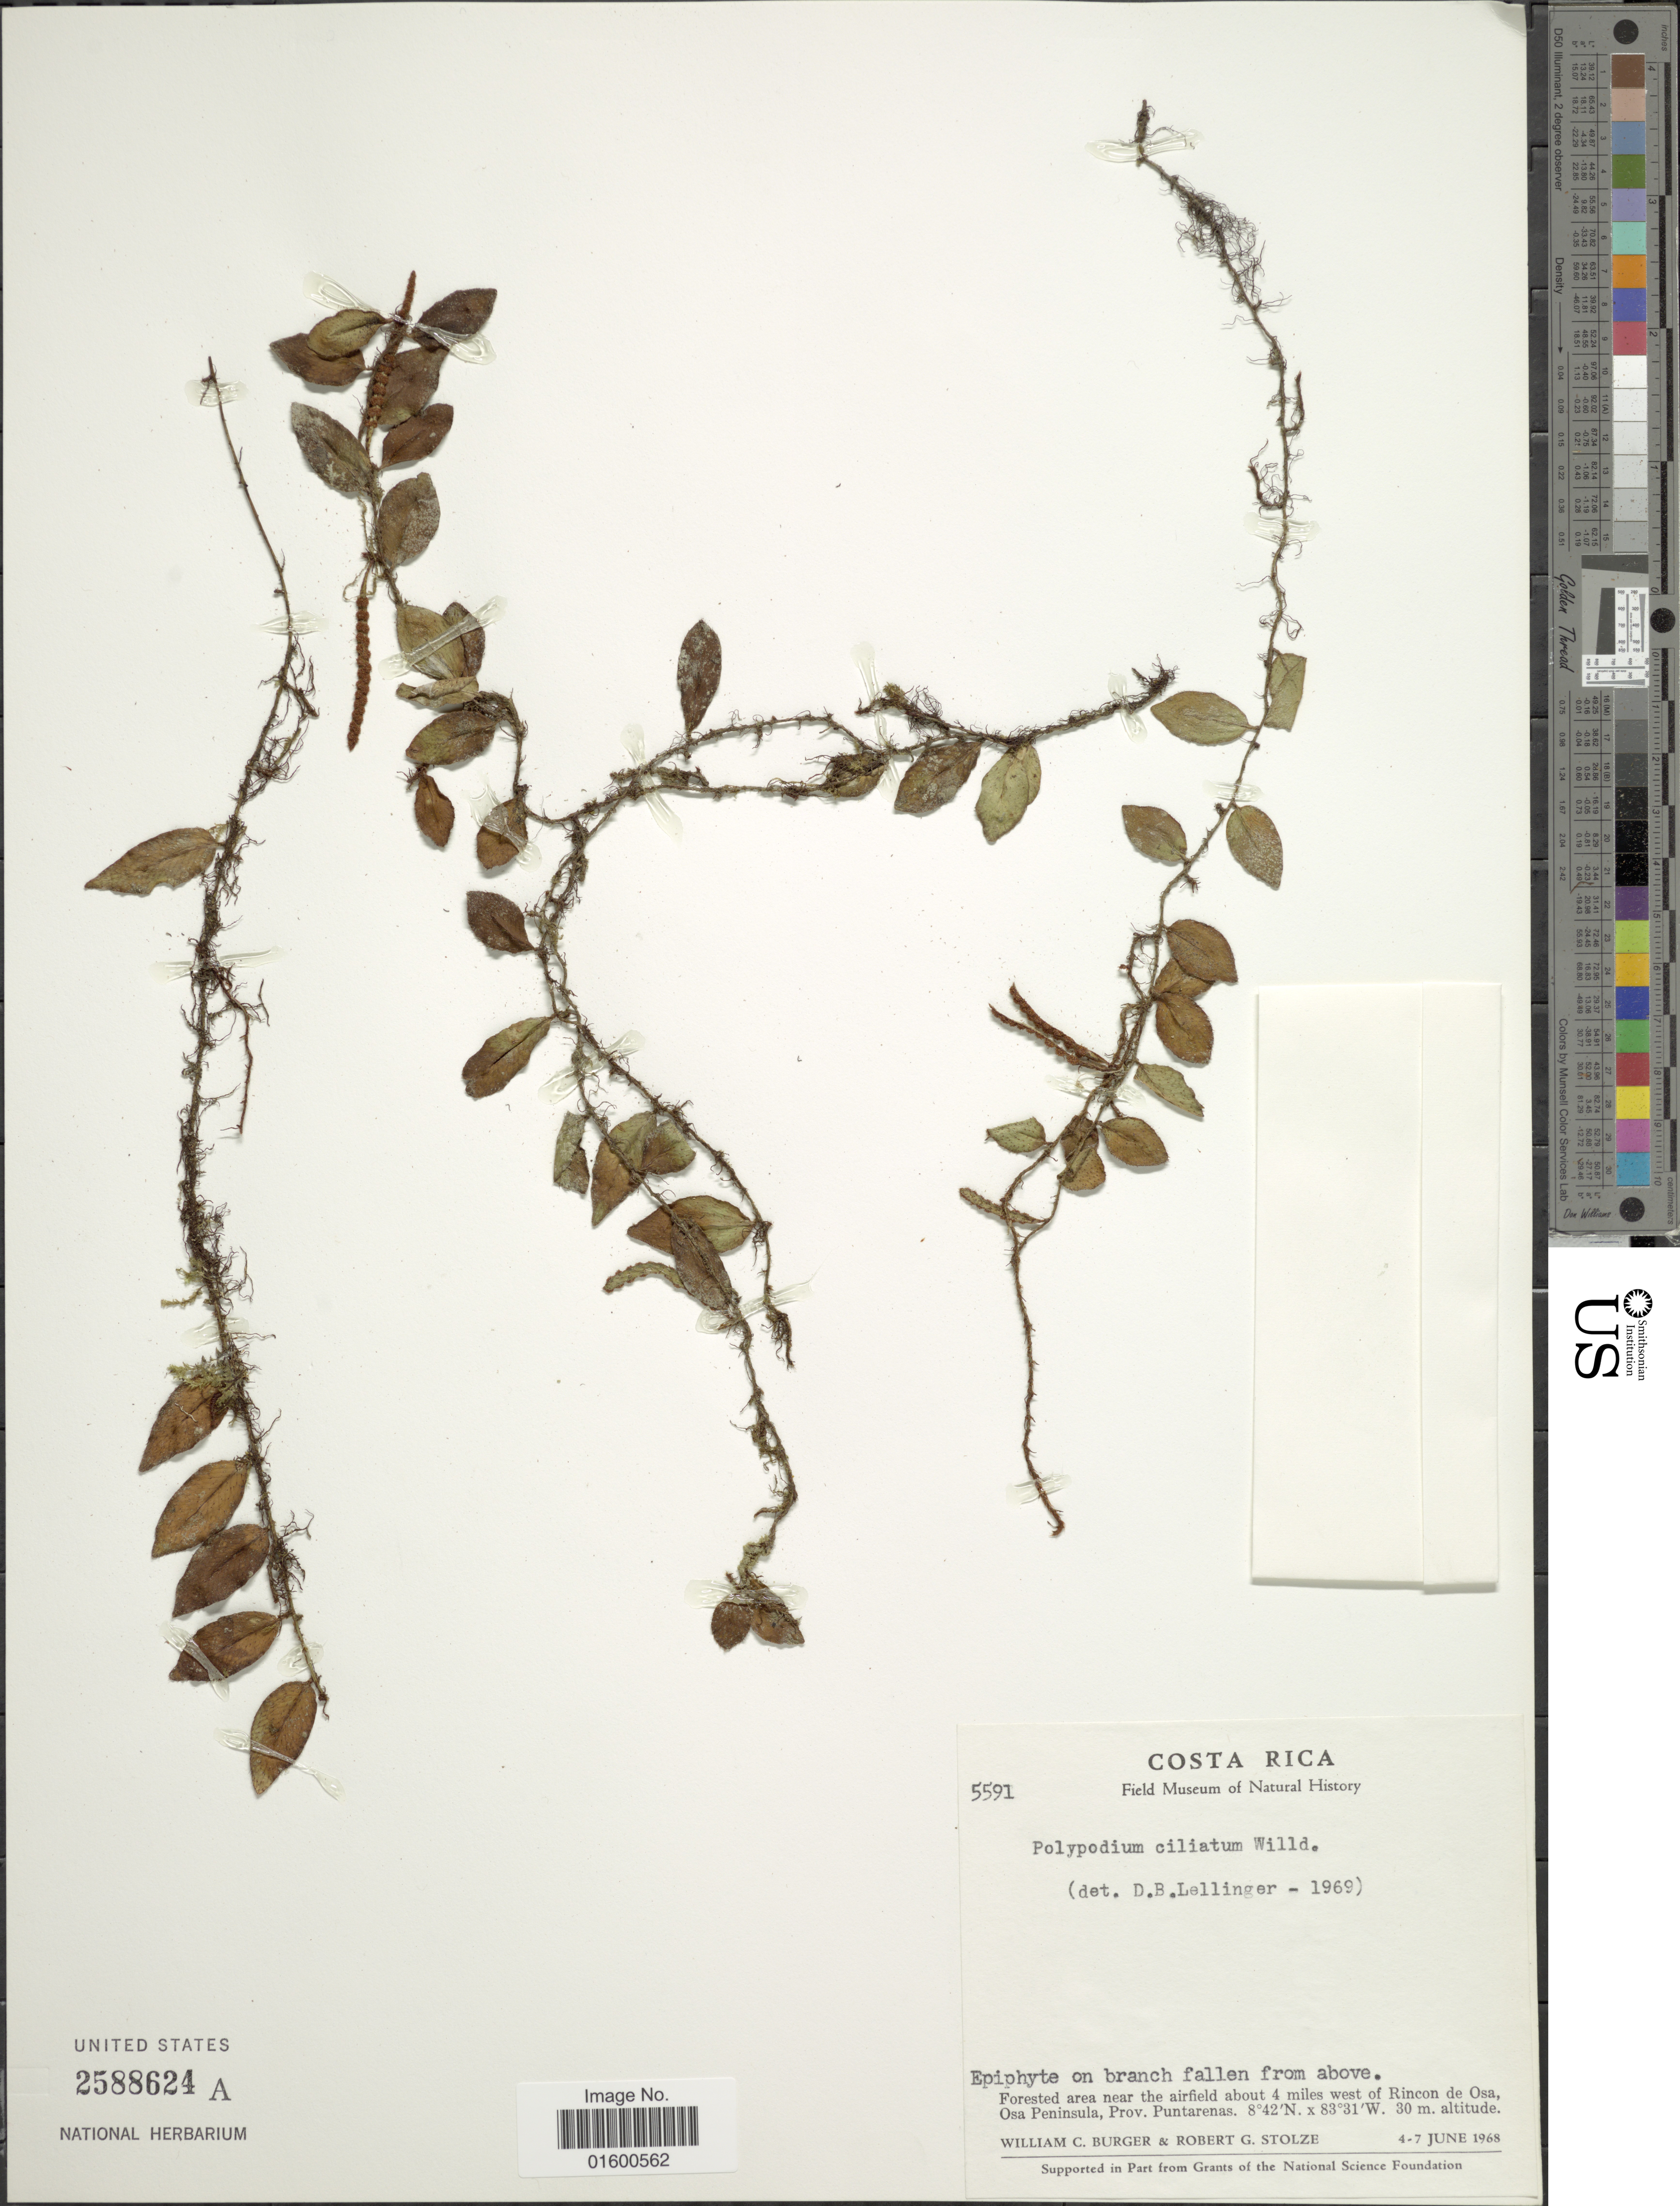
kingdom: Plantae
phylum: Tracheophyta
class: Polypodiopsida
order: Polypodiales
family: Polypodiaceae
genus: Microgramma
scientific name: Microgramma reptans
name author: (Cav.) A.R. Sm.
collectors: W. Burger & R. G. Stolze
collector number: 5591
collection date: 1968-06-04/1968-06-07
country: Costa Rica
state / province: Puntarenas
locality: About 4 miles west of Rincon de Osa, Osa Peninsula, Prov. Puntarenas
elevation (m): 30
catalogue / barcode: US 2588624A